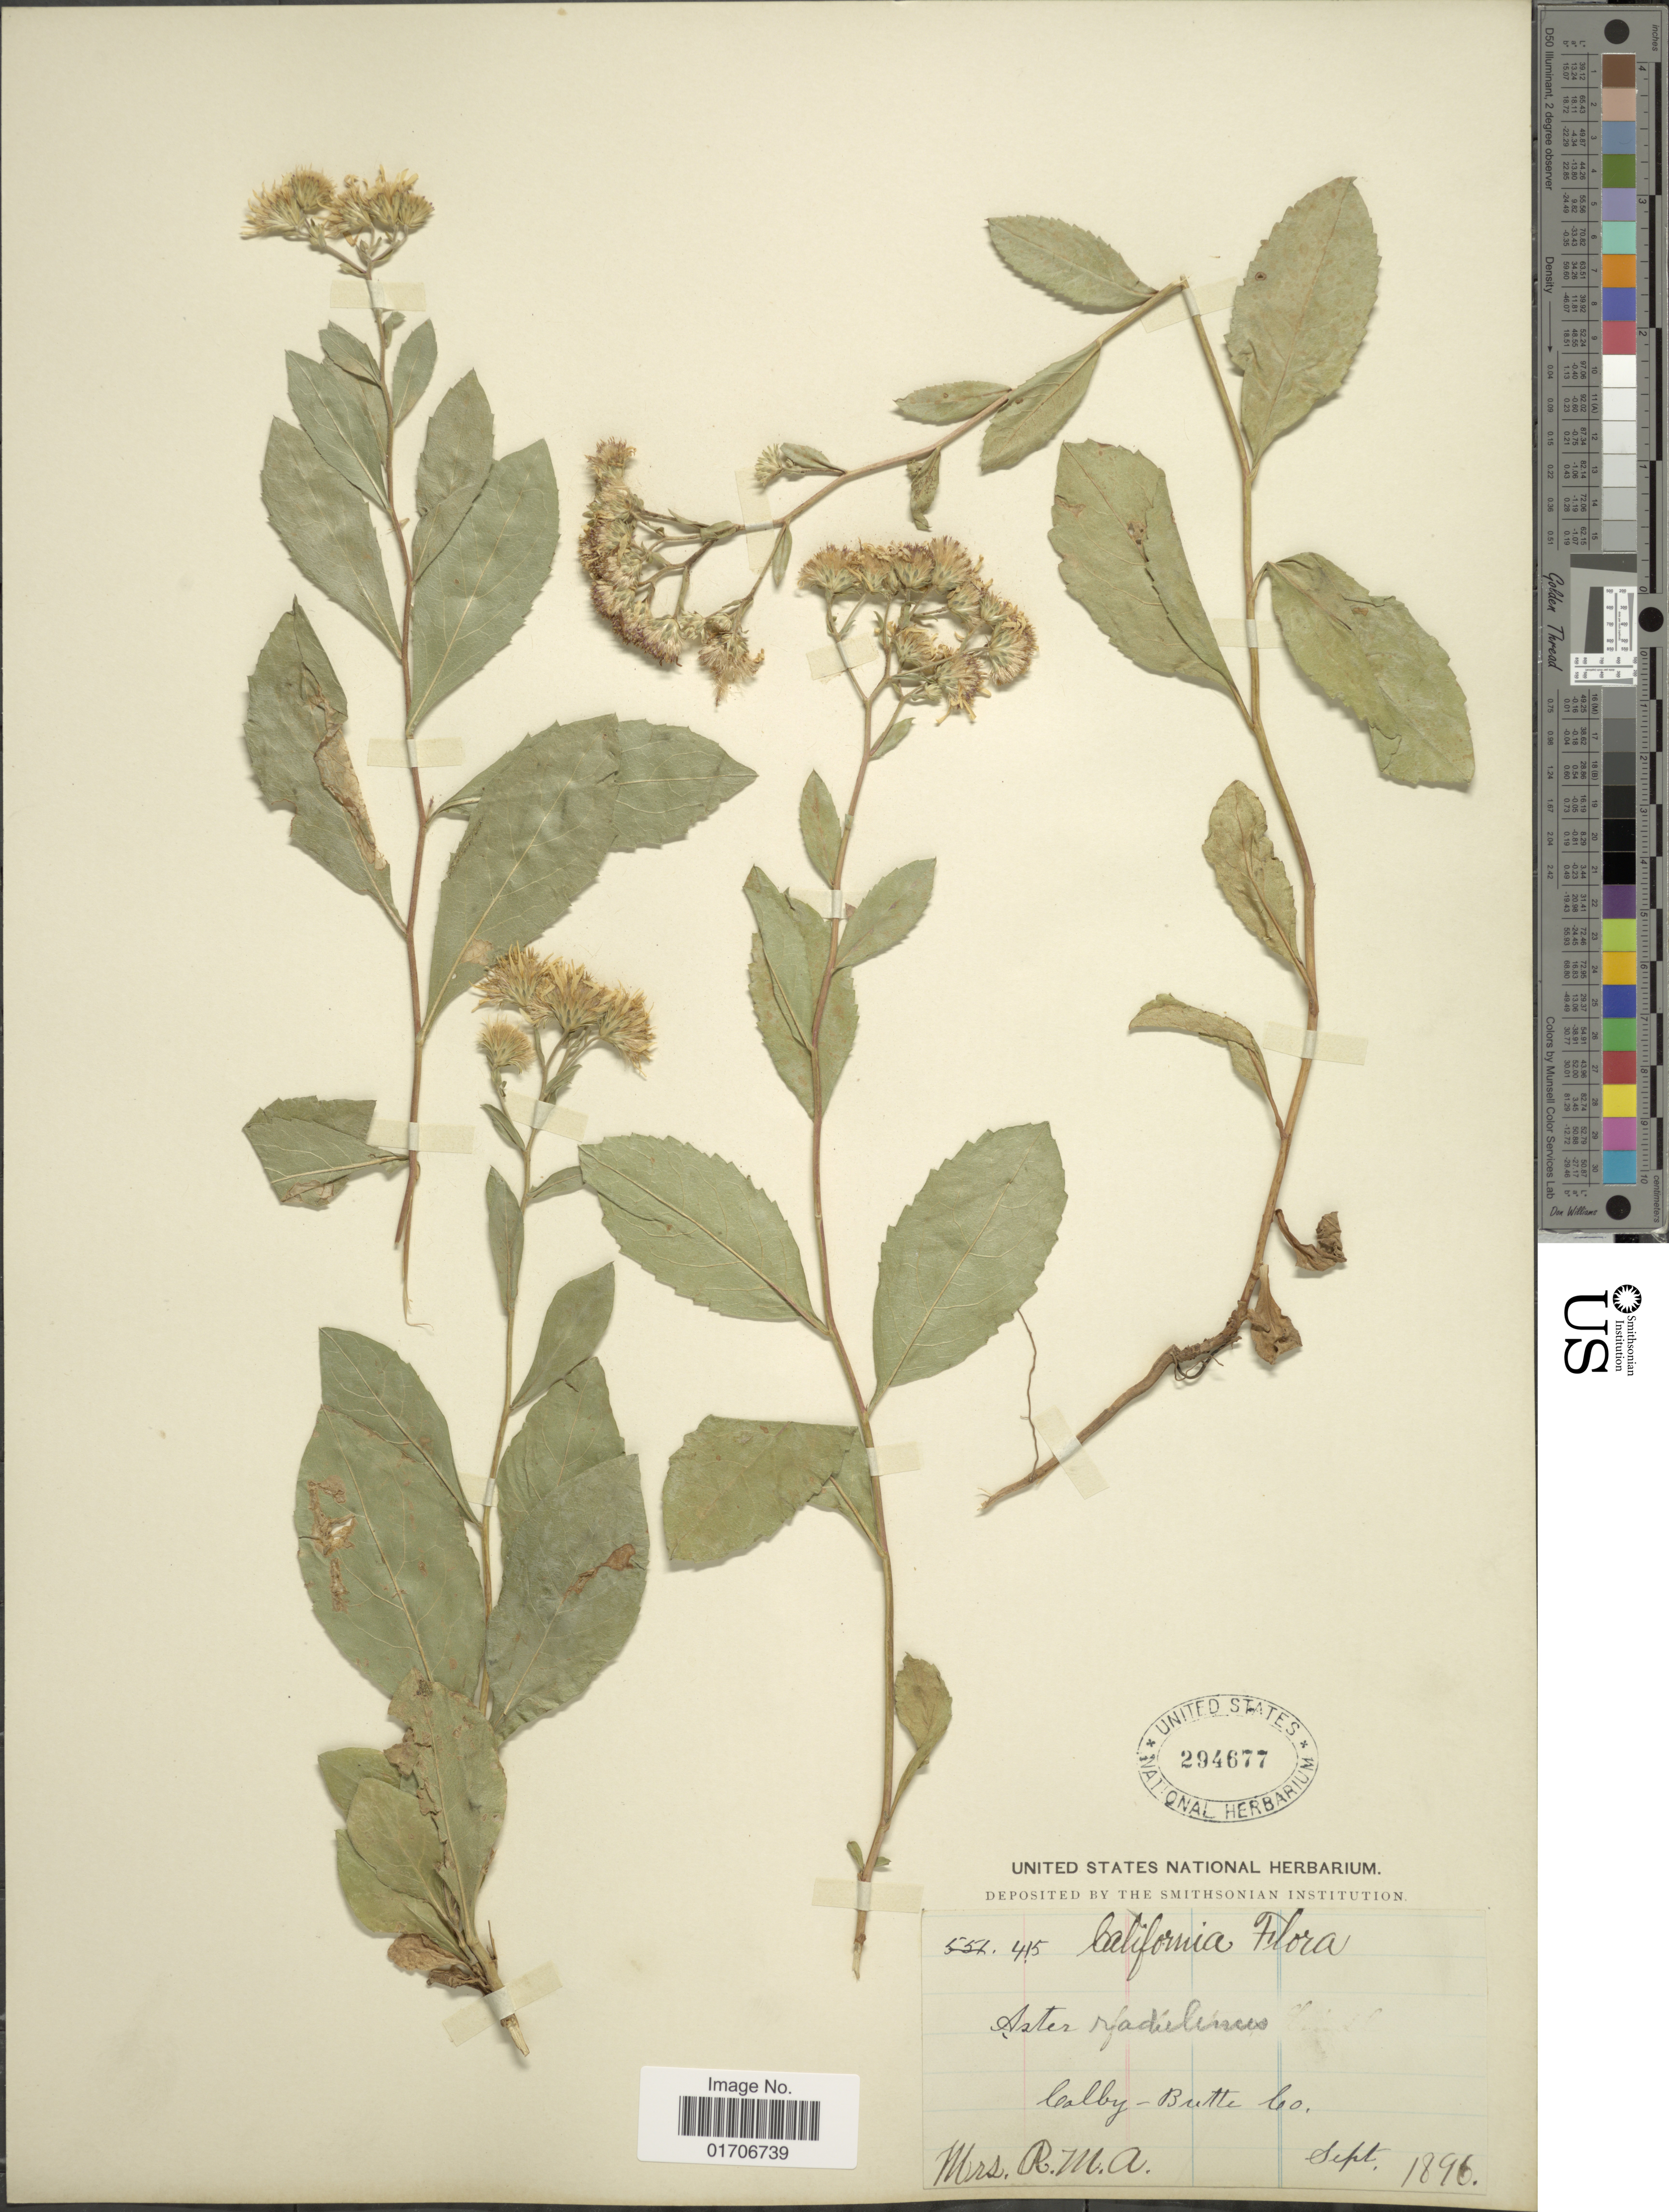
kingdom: Plantae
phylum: Tracheophyta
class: Magnoliopsida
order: Asterales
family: Asteraceae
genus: Eurybia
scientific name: Eurybia radulina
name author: (A. Gray) G.L. Nesom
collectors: R. Austin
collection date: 1896-09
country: United States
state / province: California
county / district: Butte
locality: Colby - Butte Co.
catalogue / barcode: US 294677